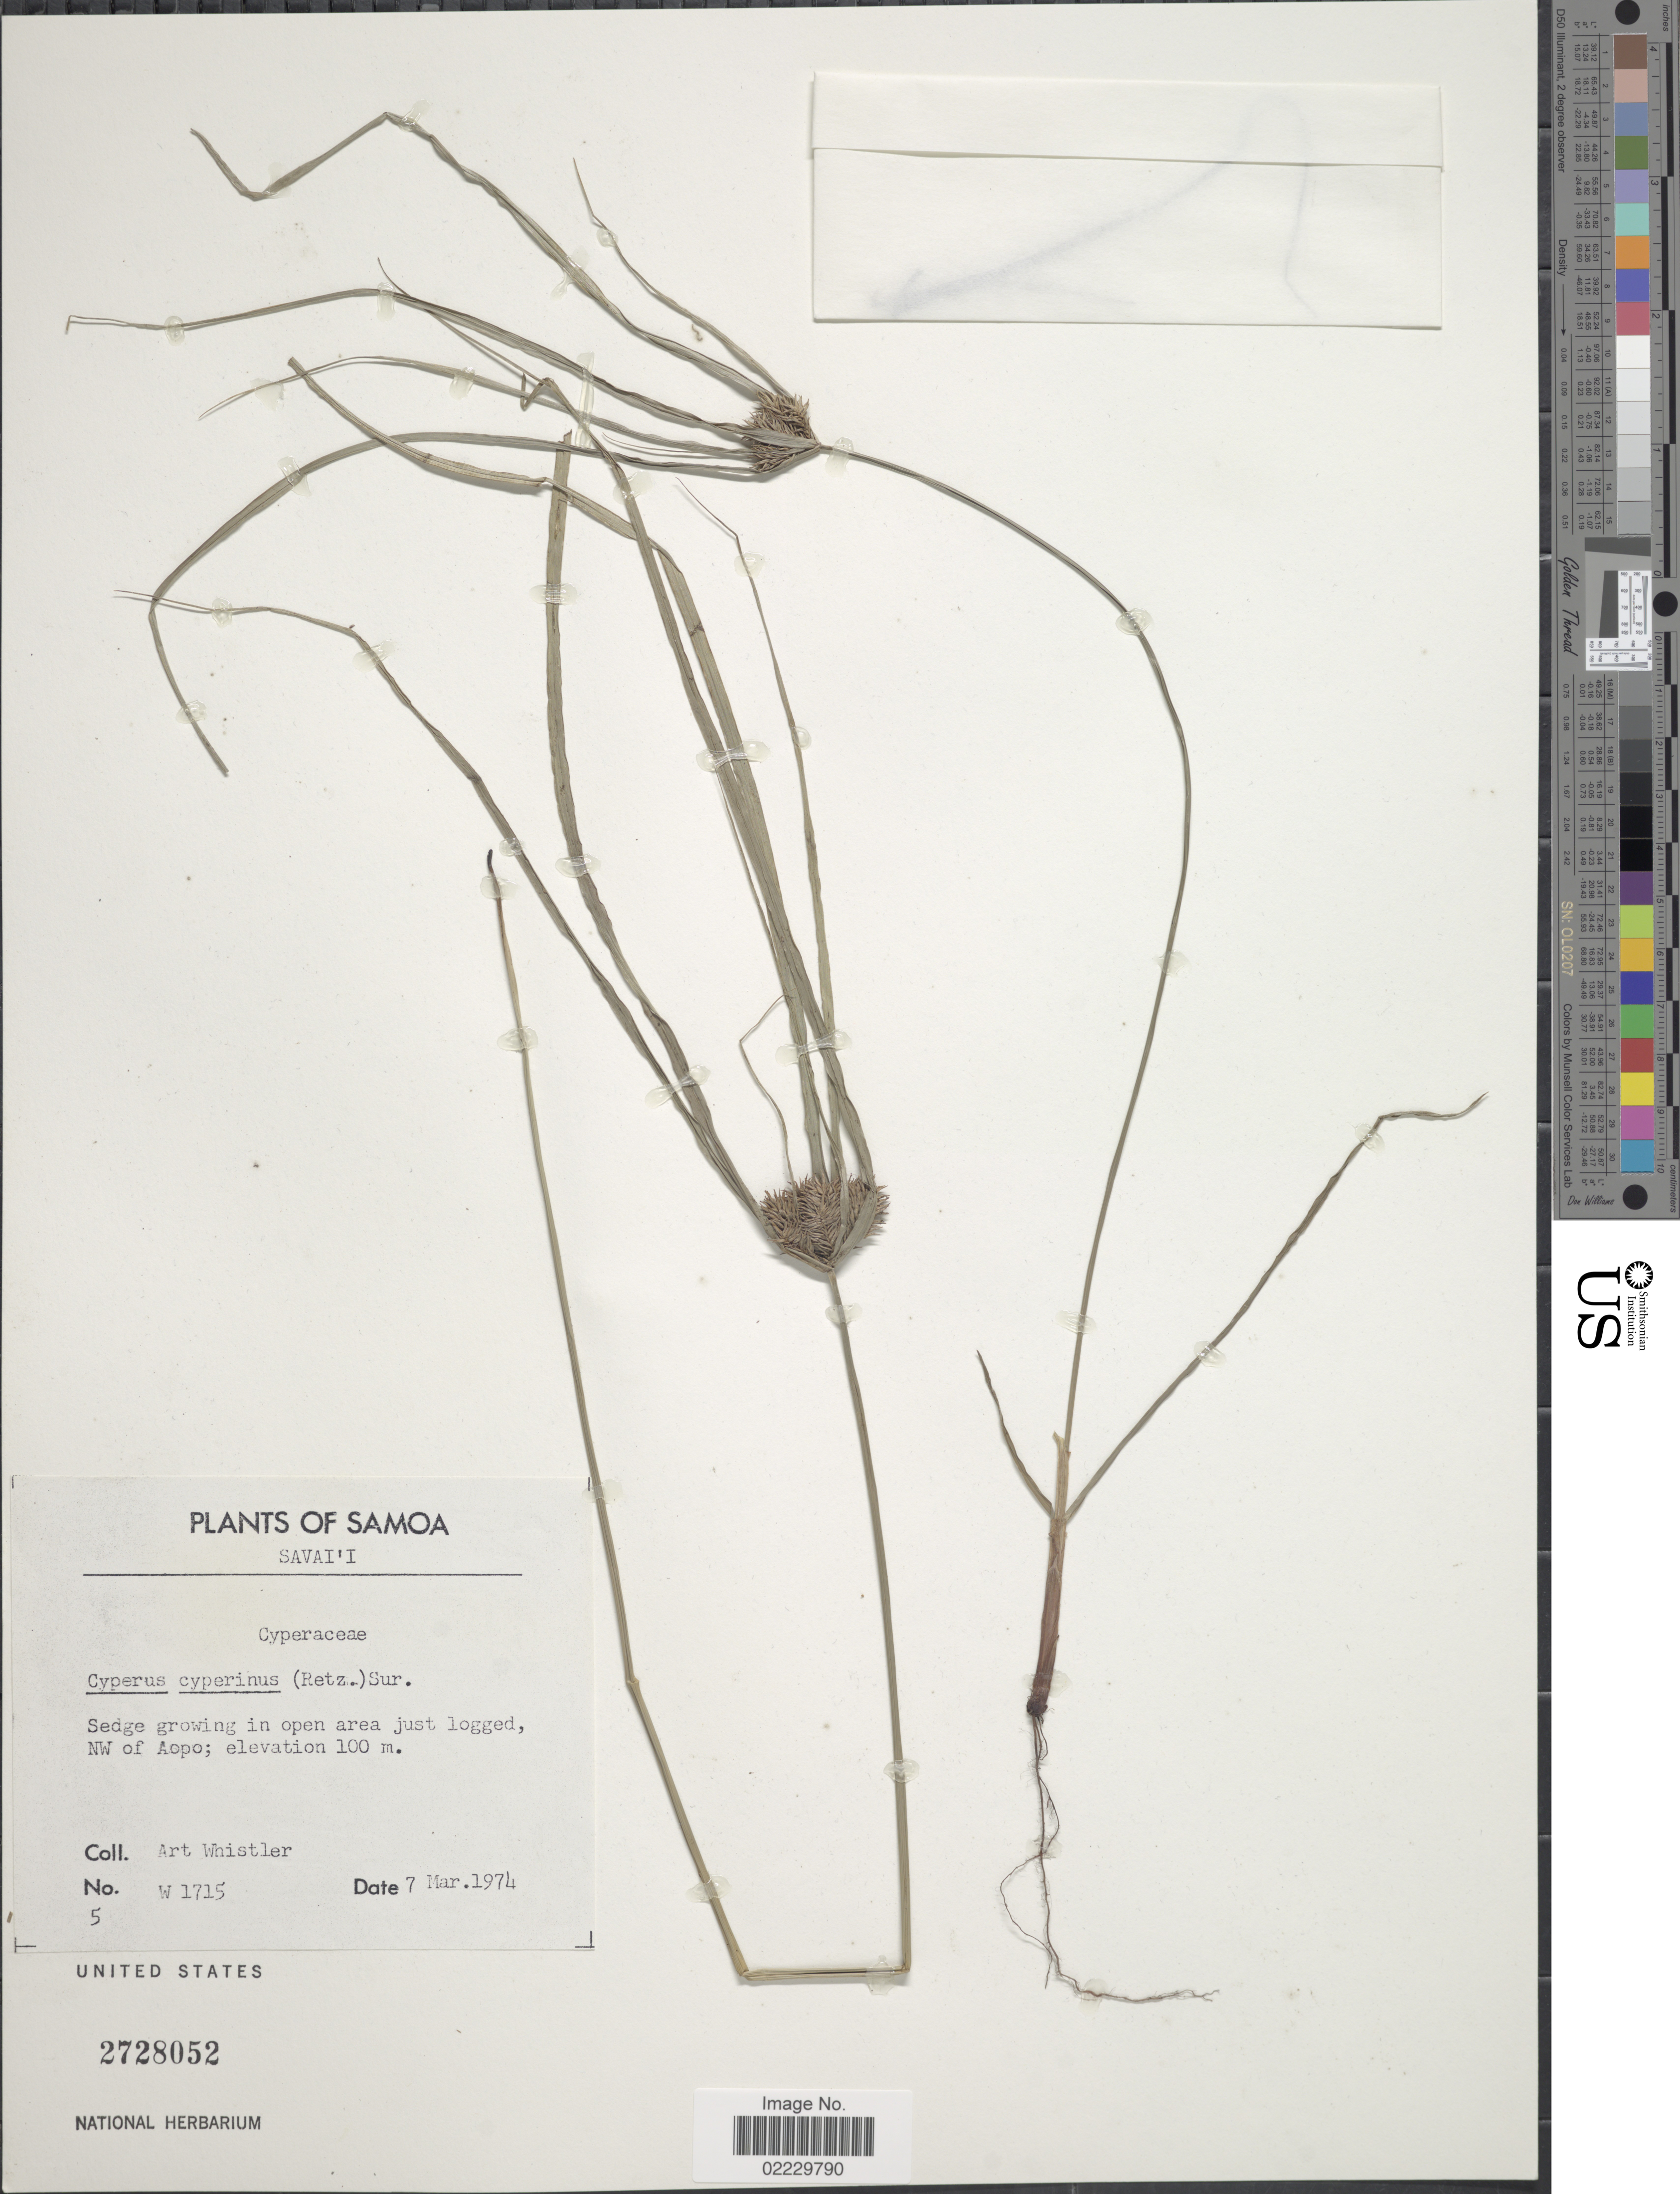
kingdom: Plantae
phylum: Tracheophyta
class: Liliopsida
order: Poales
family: Cyperaceae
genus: Cyperus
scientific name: Cyperus cyperinus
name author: (Retz.) Valck. Sur.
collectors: A. Whistler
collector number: W 1715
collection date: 1974-03-07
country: Samoa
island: Savai'i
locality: Savai'i. Sedge growing in open area just logged, NW of Aopo, Samoa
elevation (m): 100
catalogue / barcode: US 2728052